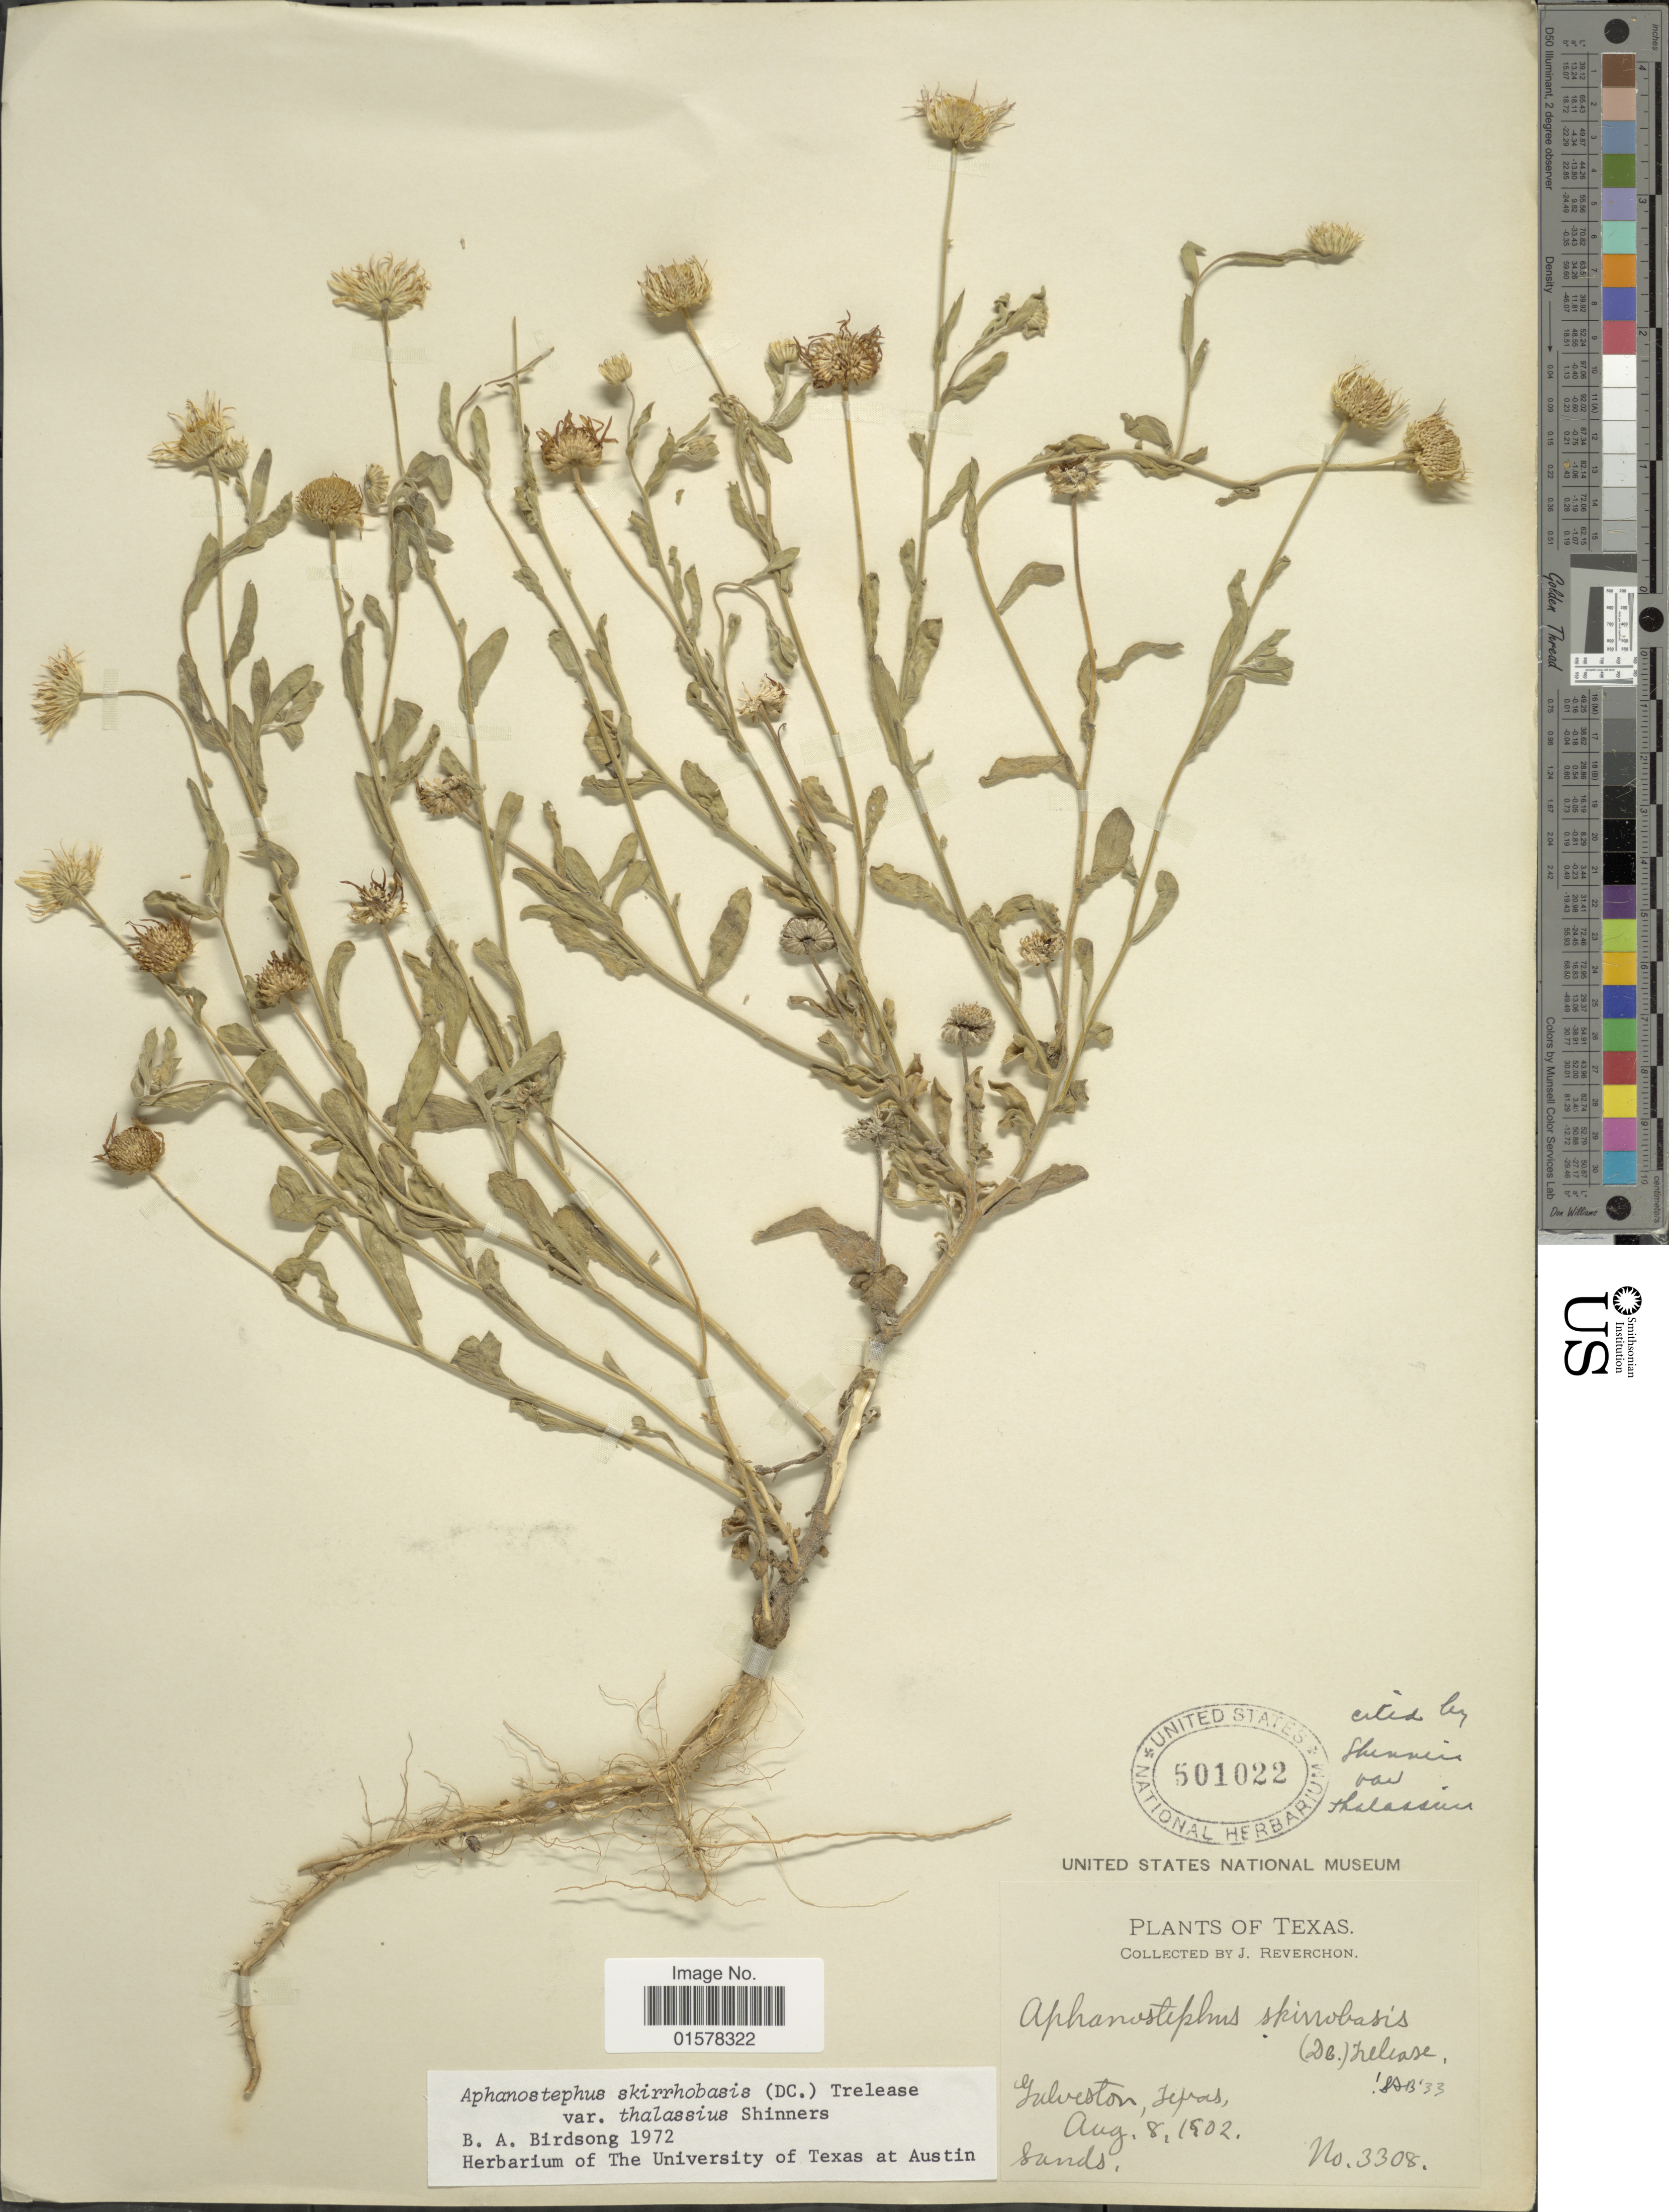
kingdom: Plantae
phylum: Tracheophyta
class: Magnoliopsida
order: Asterales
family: Asteraceae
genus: Aphanostephus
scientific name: Aphanostephus skirrhobasis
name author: (DC.) Trel. ex Coville & Branner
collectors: J. Reverchon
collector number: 3308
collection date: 1902-08-08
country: United States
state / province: Texas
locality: Galveston, Texas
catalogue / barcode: US 501022